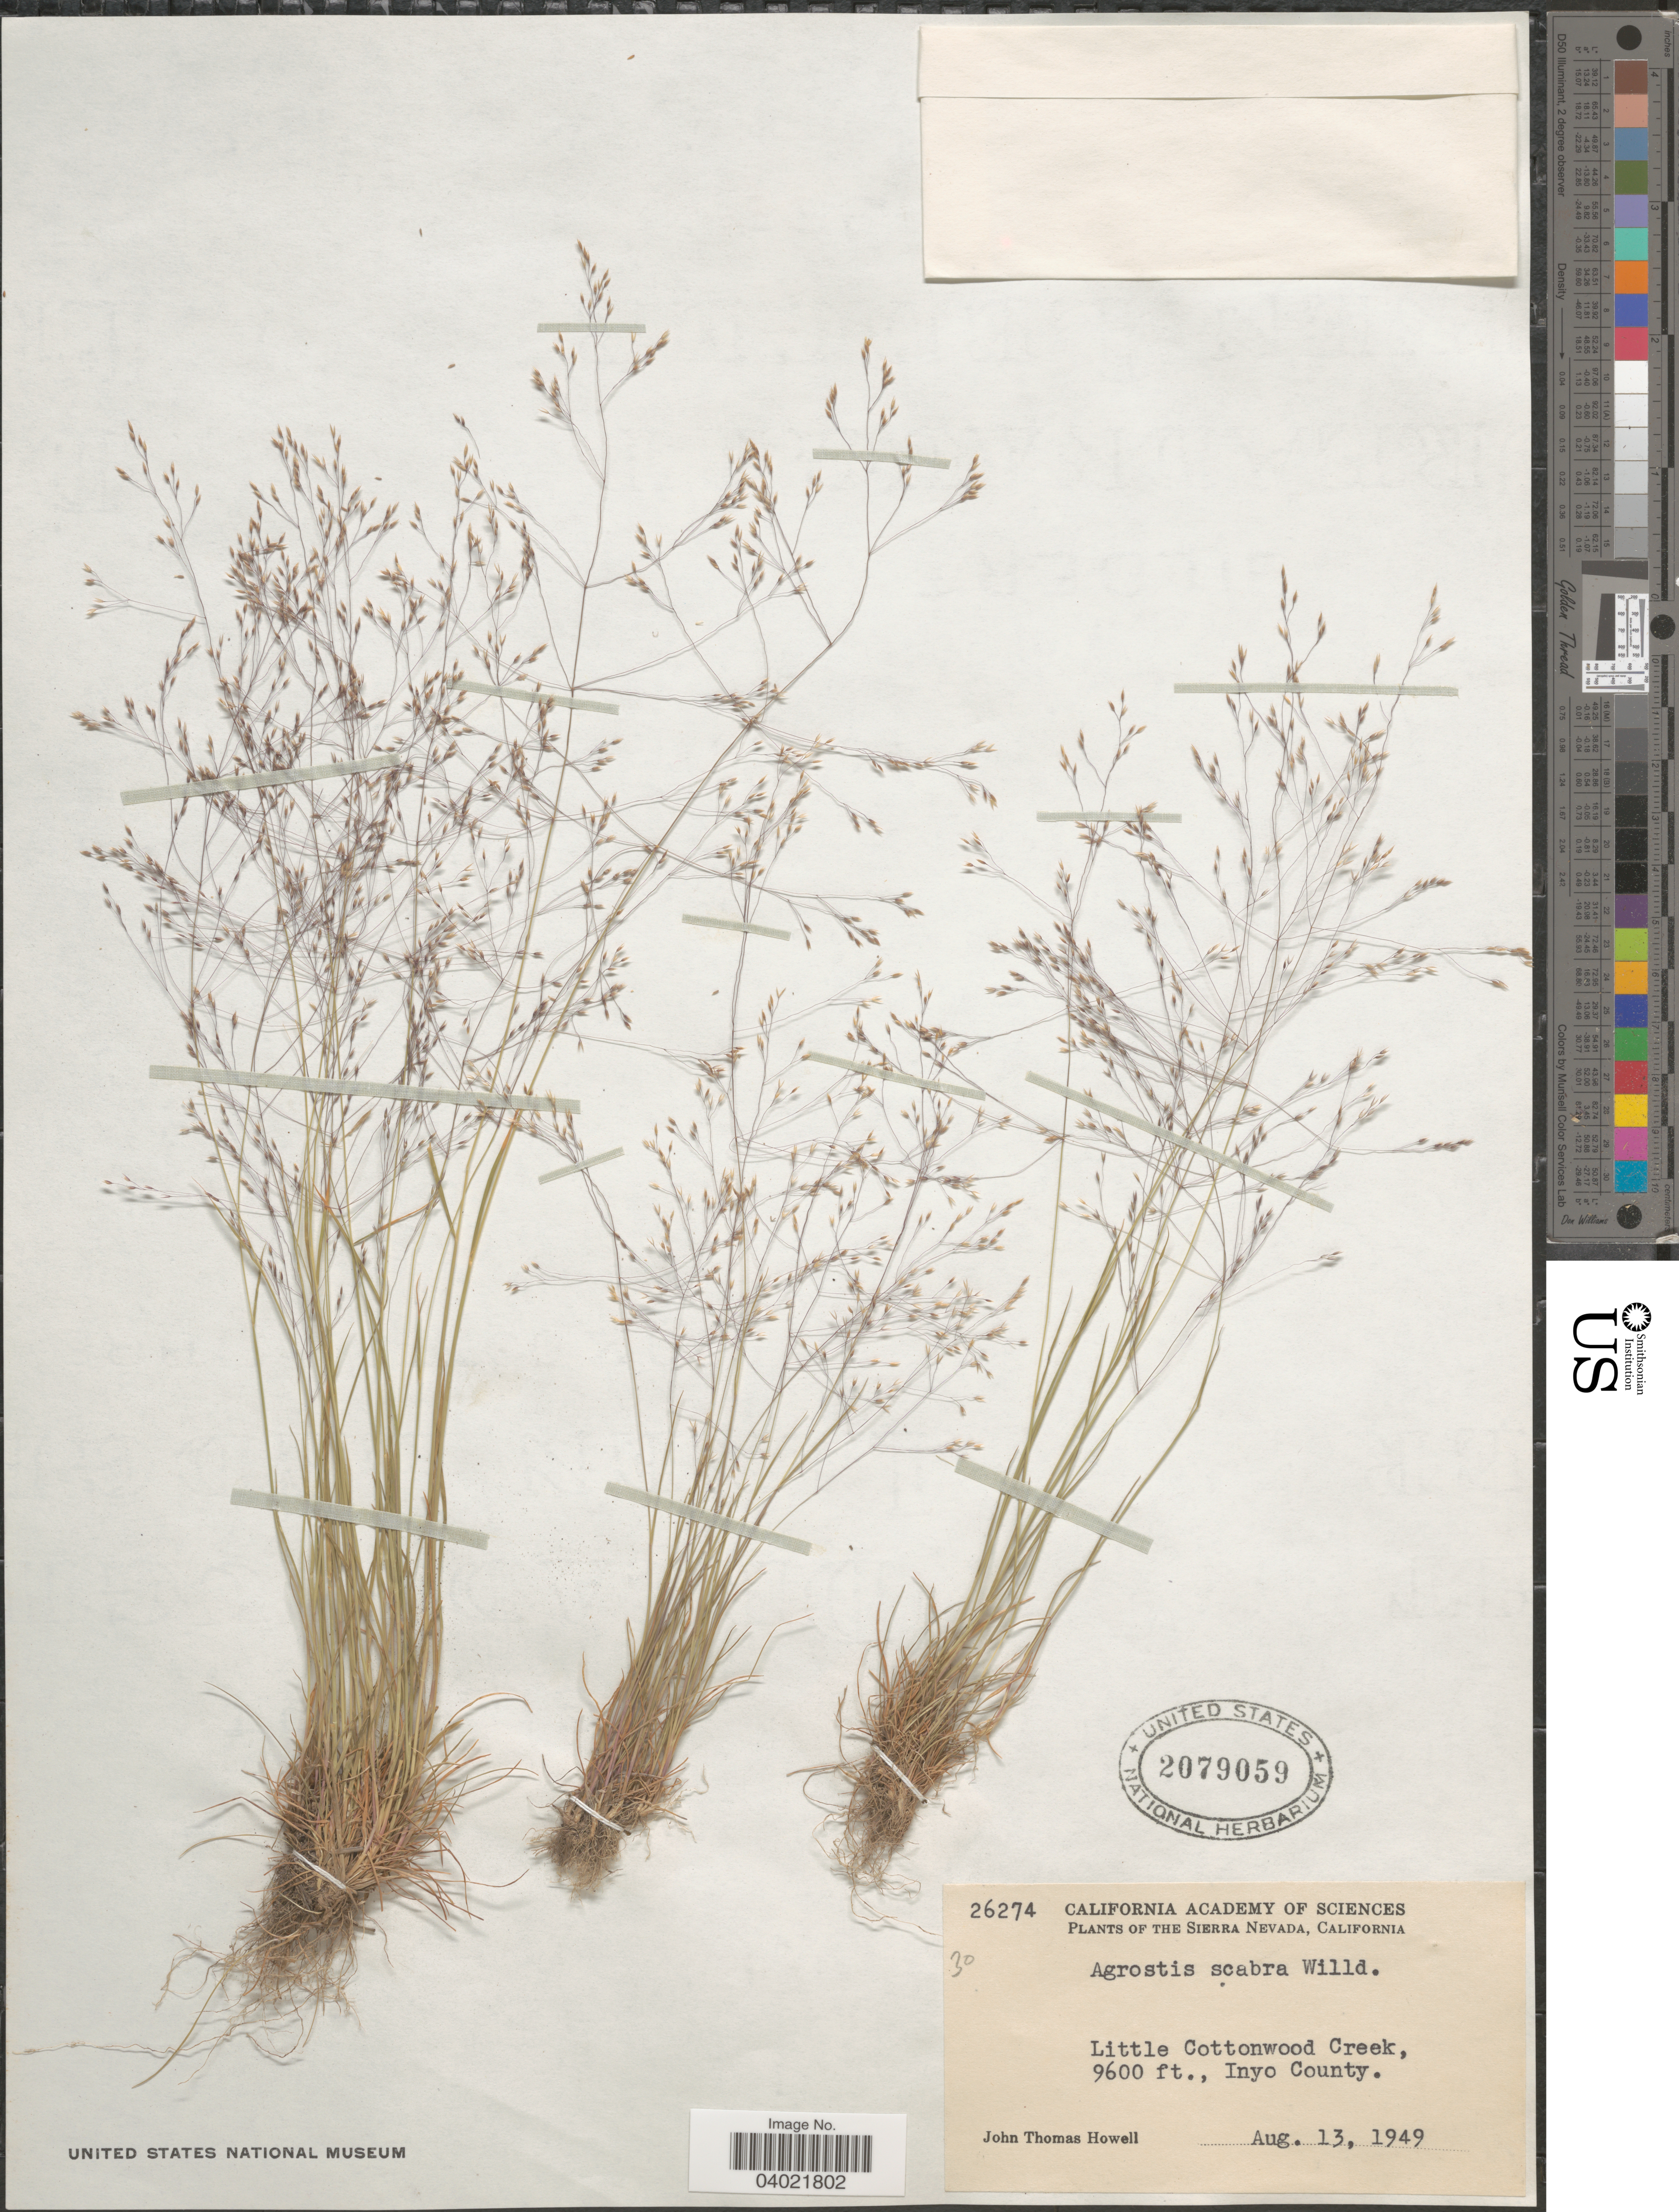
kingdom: Plantae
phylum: Tracheophyta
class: Liliopsida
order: Poales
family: Poaceae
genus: Agrostis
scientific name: Agrostis scabra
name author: Willd.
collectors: J. T. Howell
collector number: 26274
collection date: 1949-08-13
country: United States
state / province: California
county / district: Inyo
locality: The Sierra Nevada. Little Cottonwood Creek, Inyo County.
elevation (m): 2926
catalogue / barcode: US 2079059